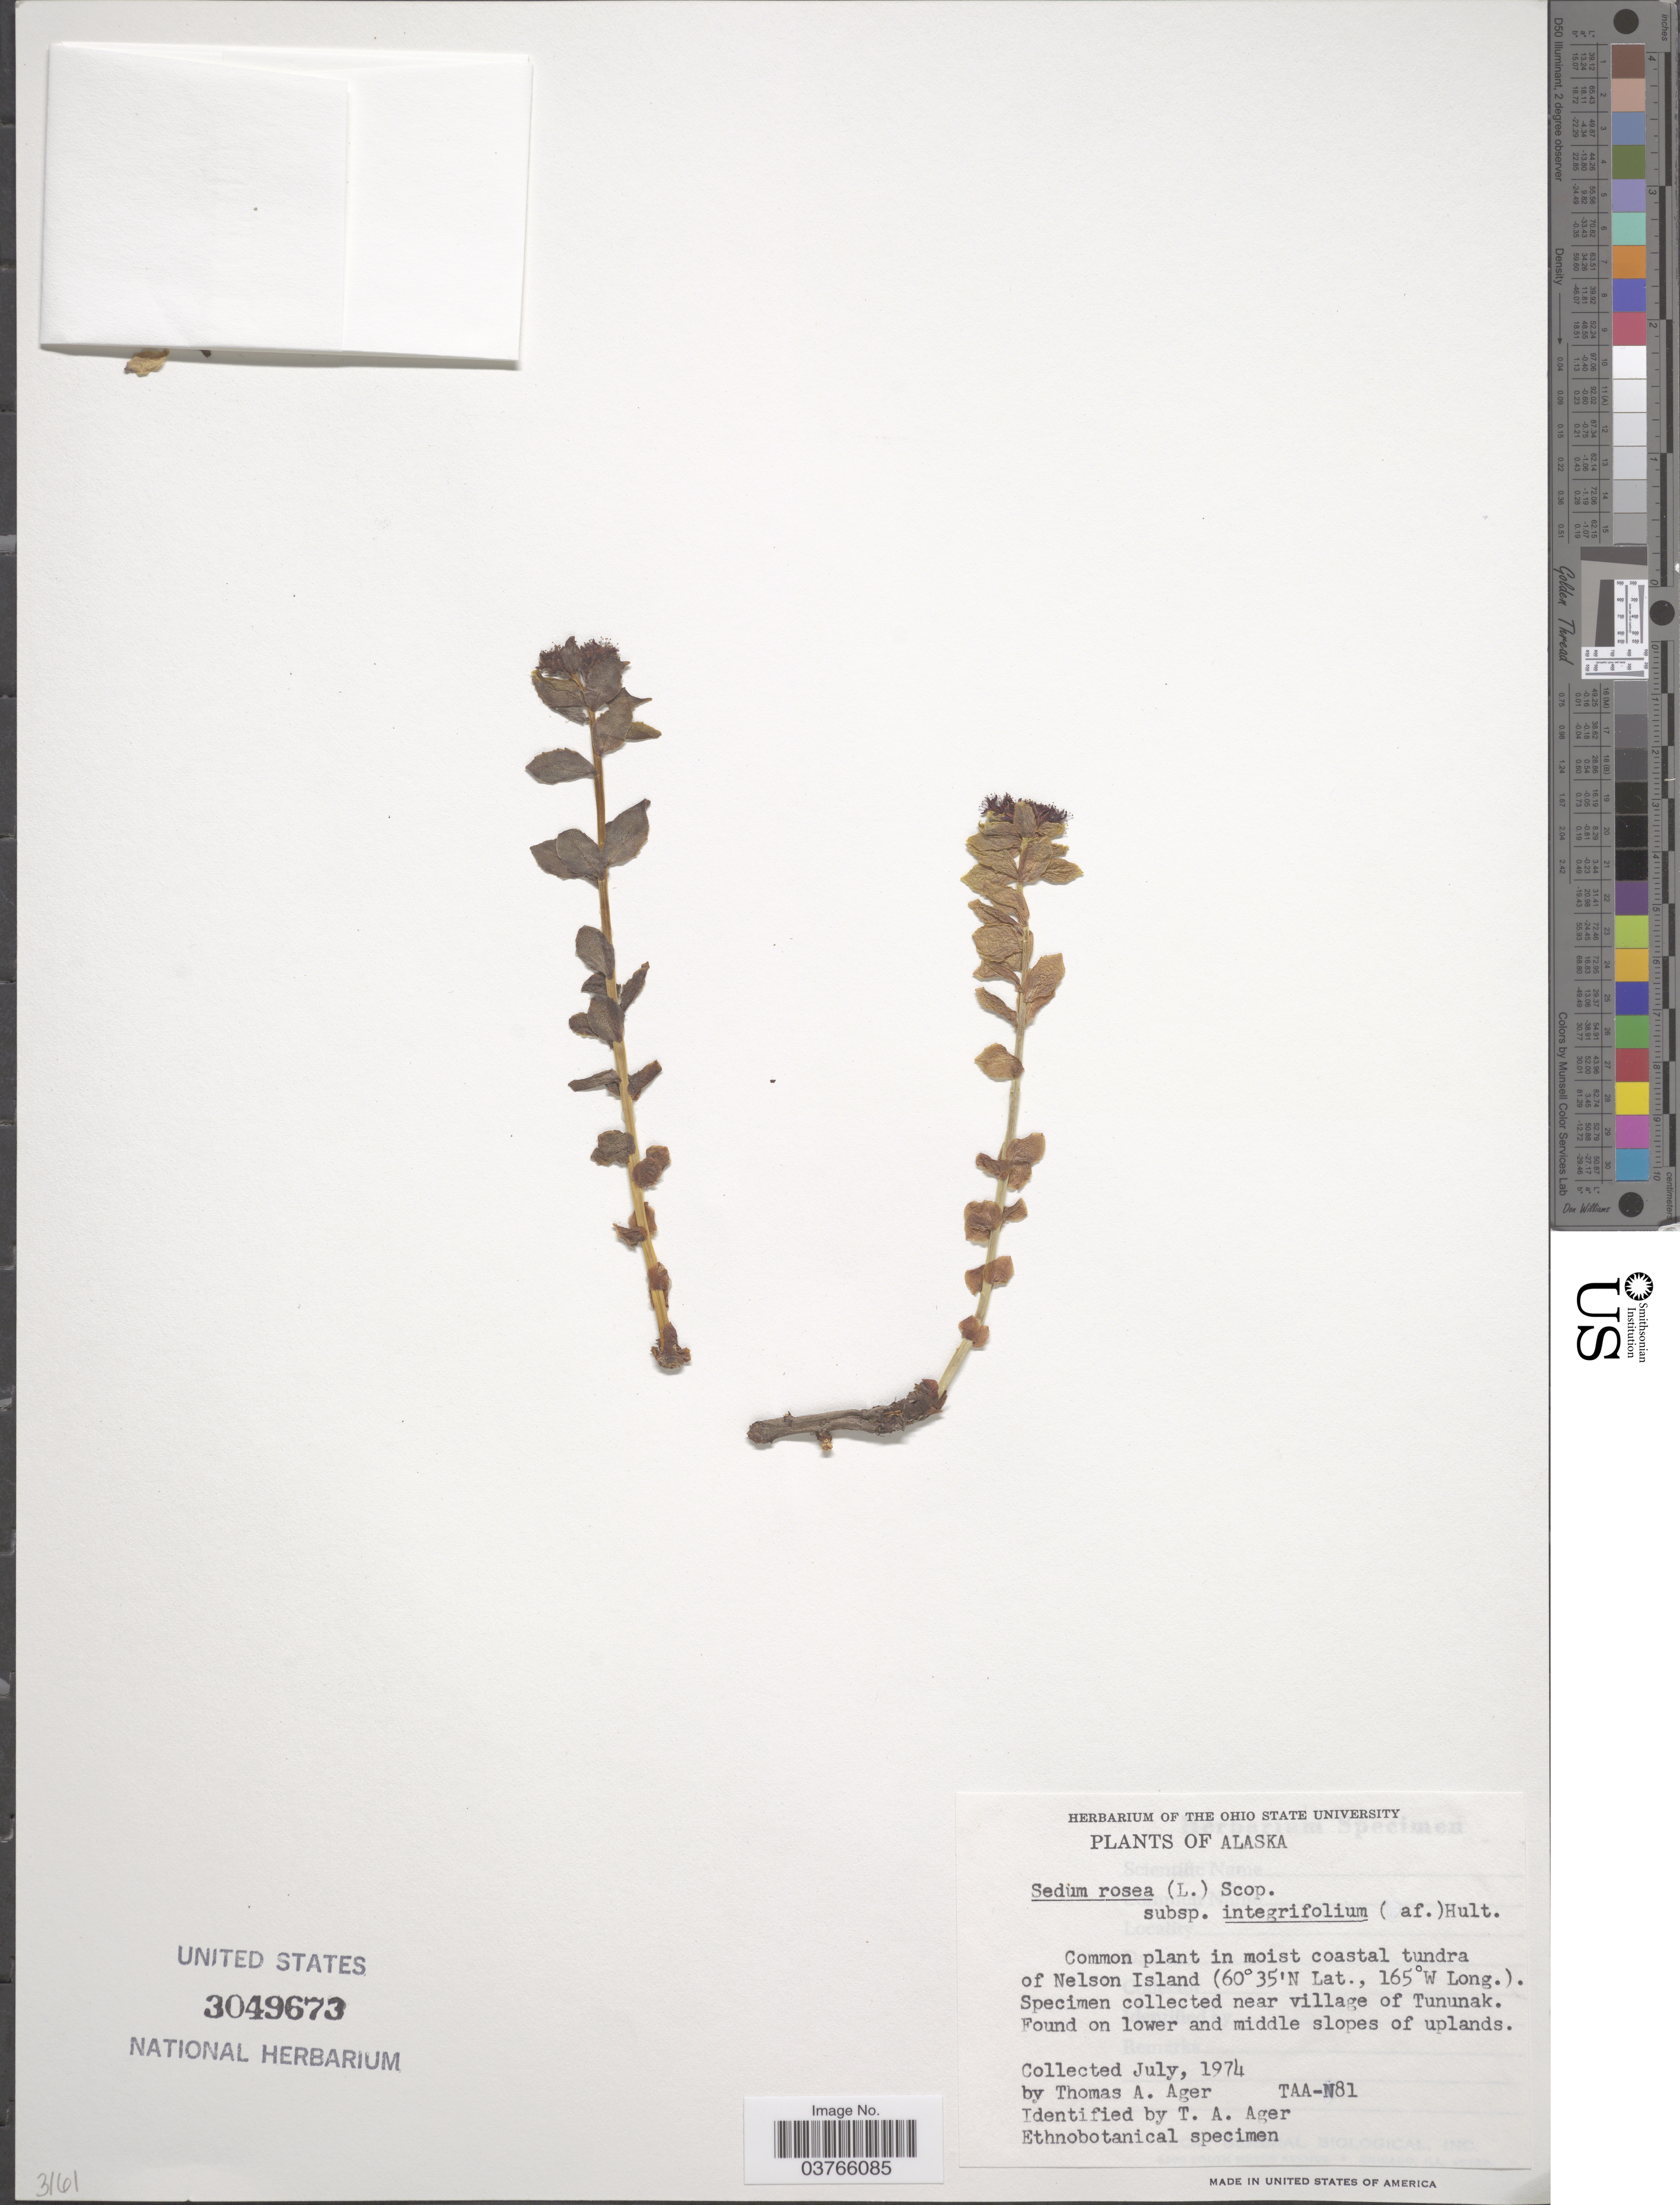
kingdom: Plantae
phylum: Tracheophyta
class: Magnoliopsida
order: Saxifragales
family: Crassulaceae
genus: Rhodiola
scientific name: Rhodiola integrifolia subsp. integrifolia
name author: Raf.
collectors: T. A. Ager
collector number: TAA-N81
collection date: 1974-07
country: United States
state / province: Alaska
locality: Nelson Island. Near village of Tununak.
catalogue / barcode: US 3049673